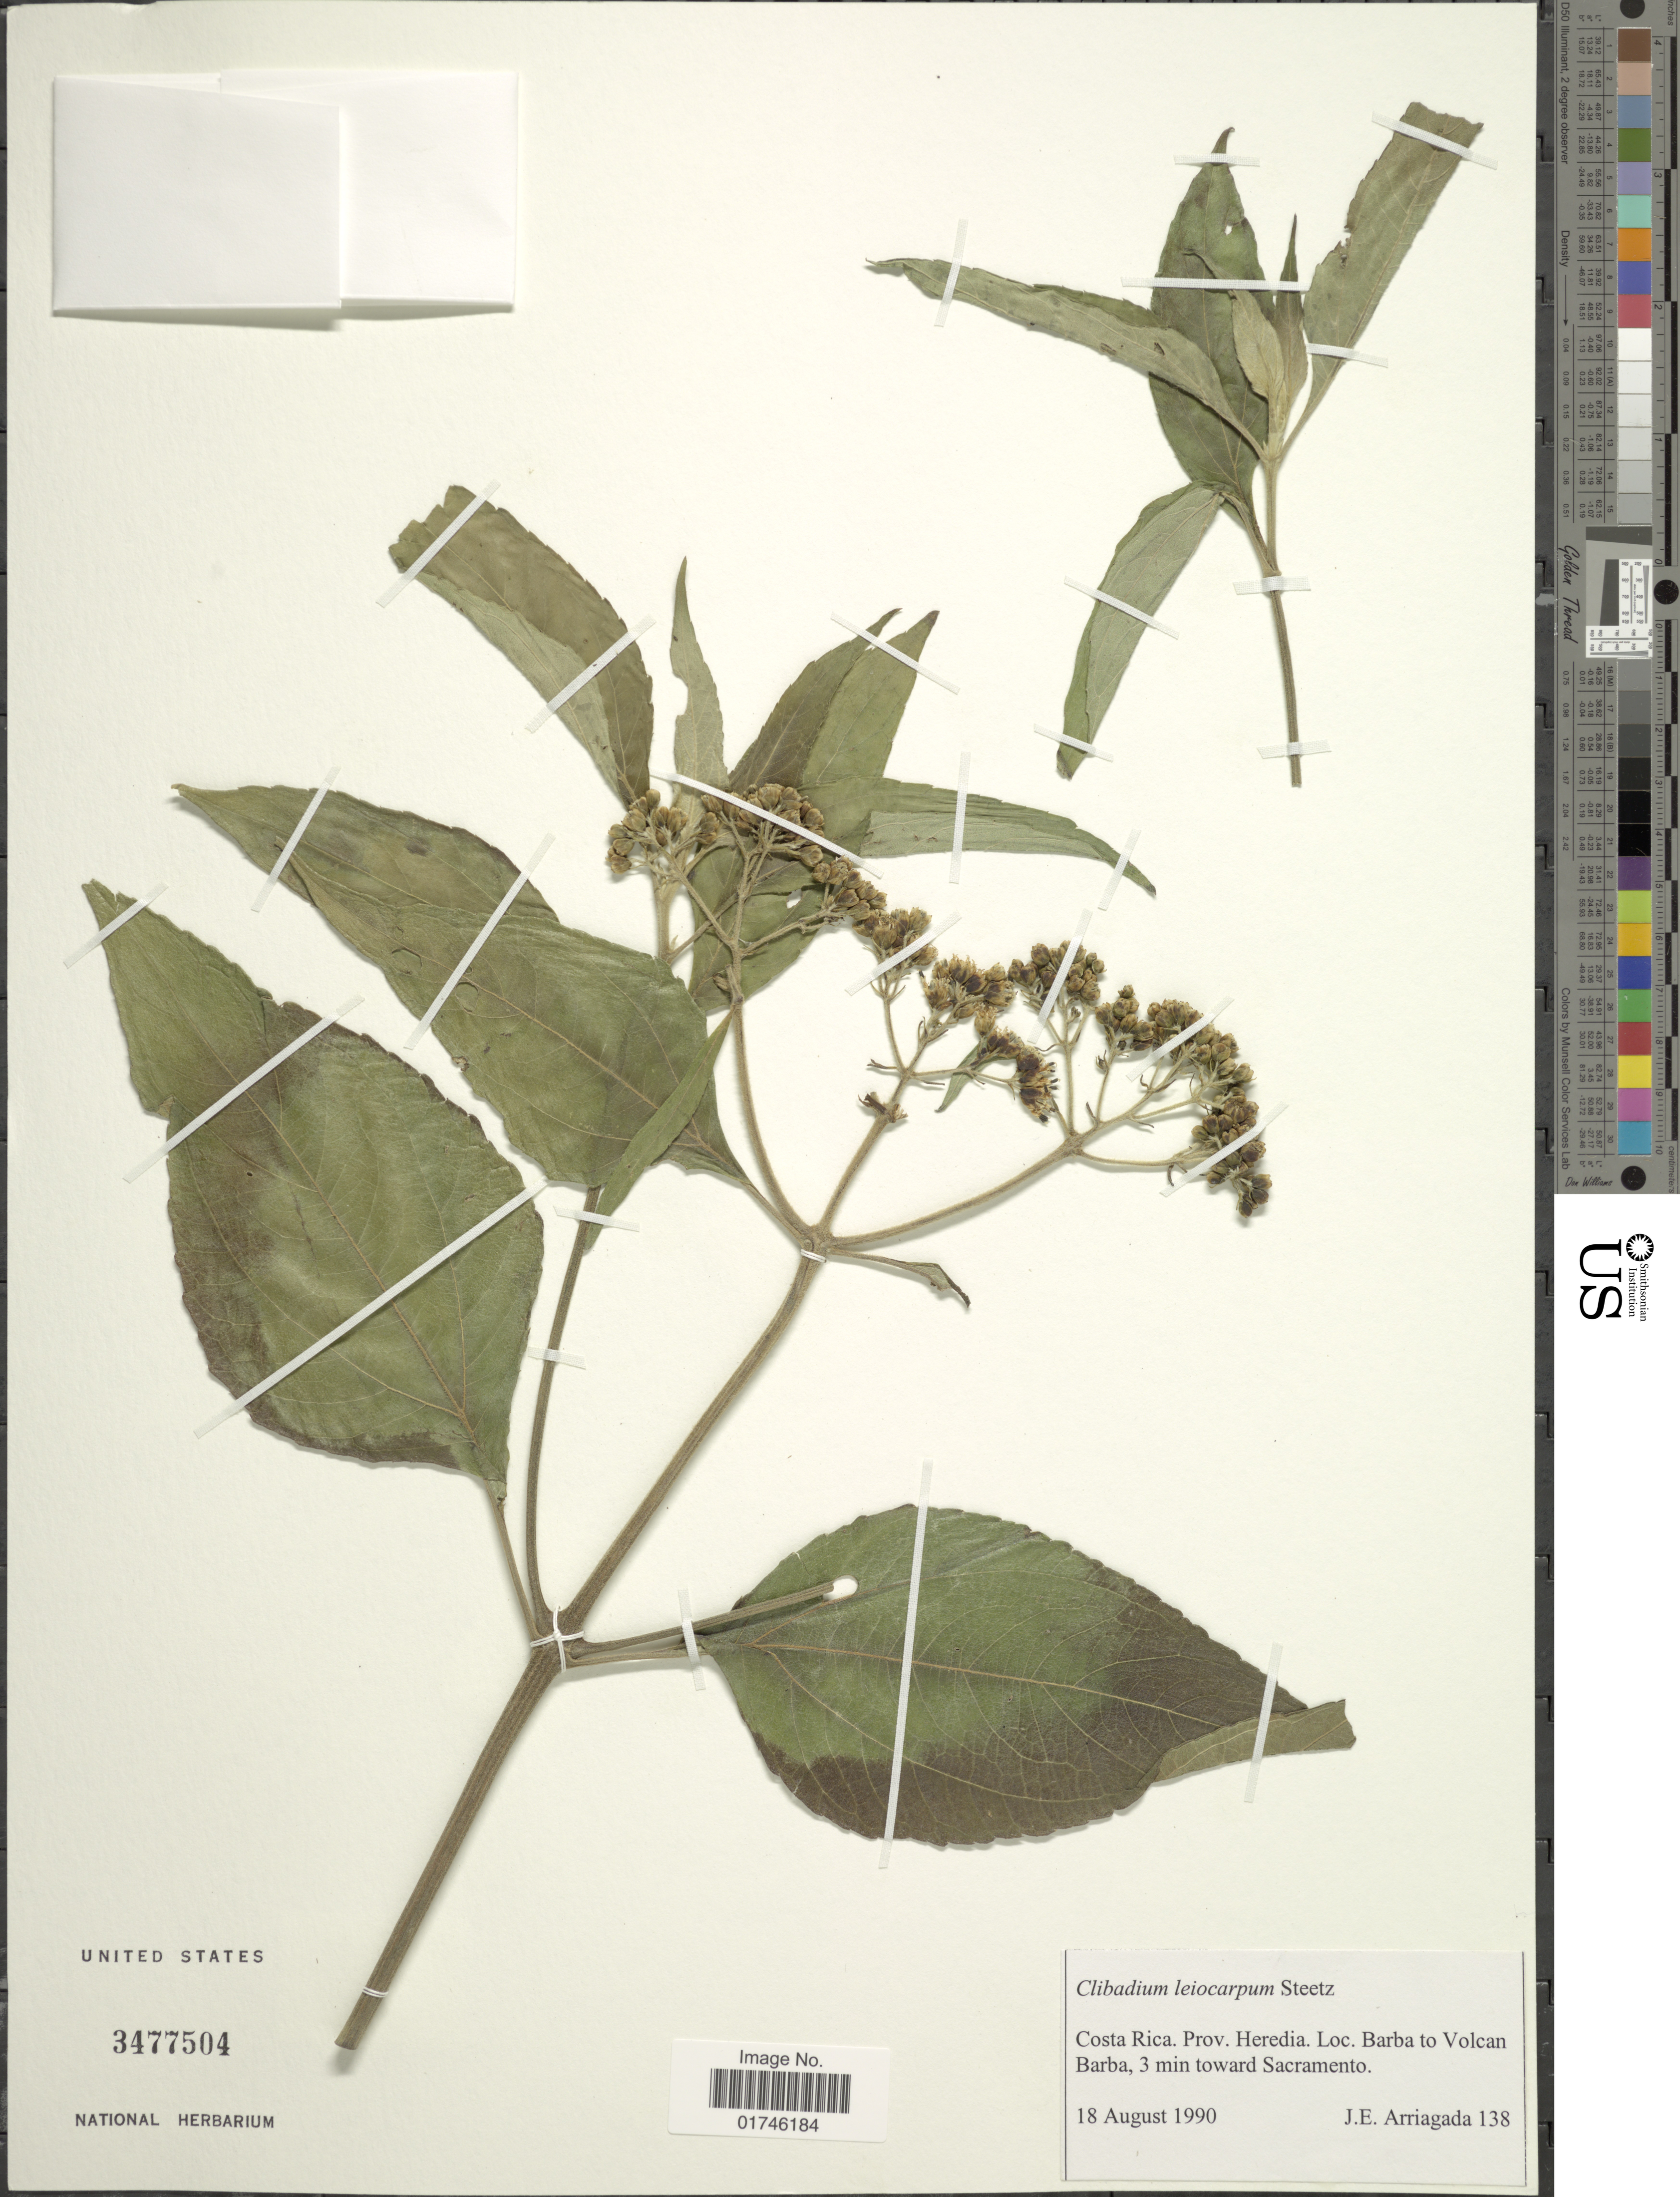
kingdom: Plantae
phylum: Tracheophyta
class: Magnoliopsida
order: Asterales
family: Asteraceae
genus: Clibadium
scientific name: Clibadium leiocarpum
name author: Steetz in Seem.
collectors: J. Arriagada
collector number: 138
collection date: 1990-08-18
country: Costa Rica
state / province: Heredia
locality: Costa Rica, Prov. Heredia. Barba to Volcan Barba, 3 min toward Sacramento.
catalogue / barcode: US 3477504